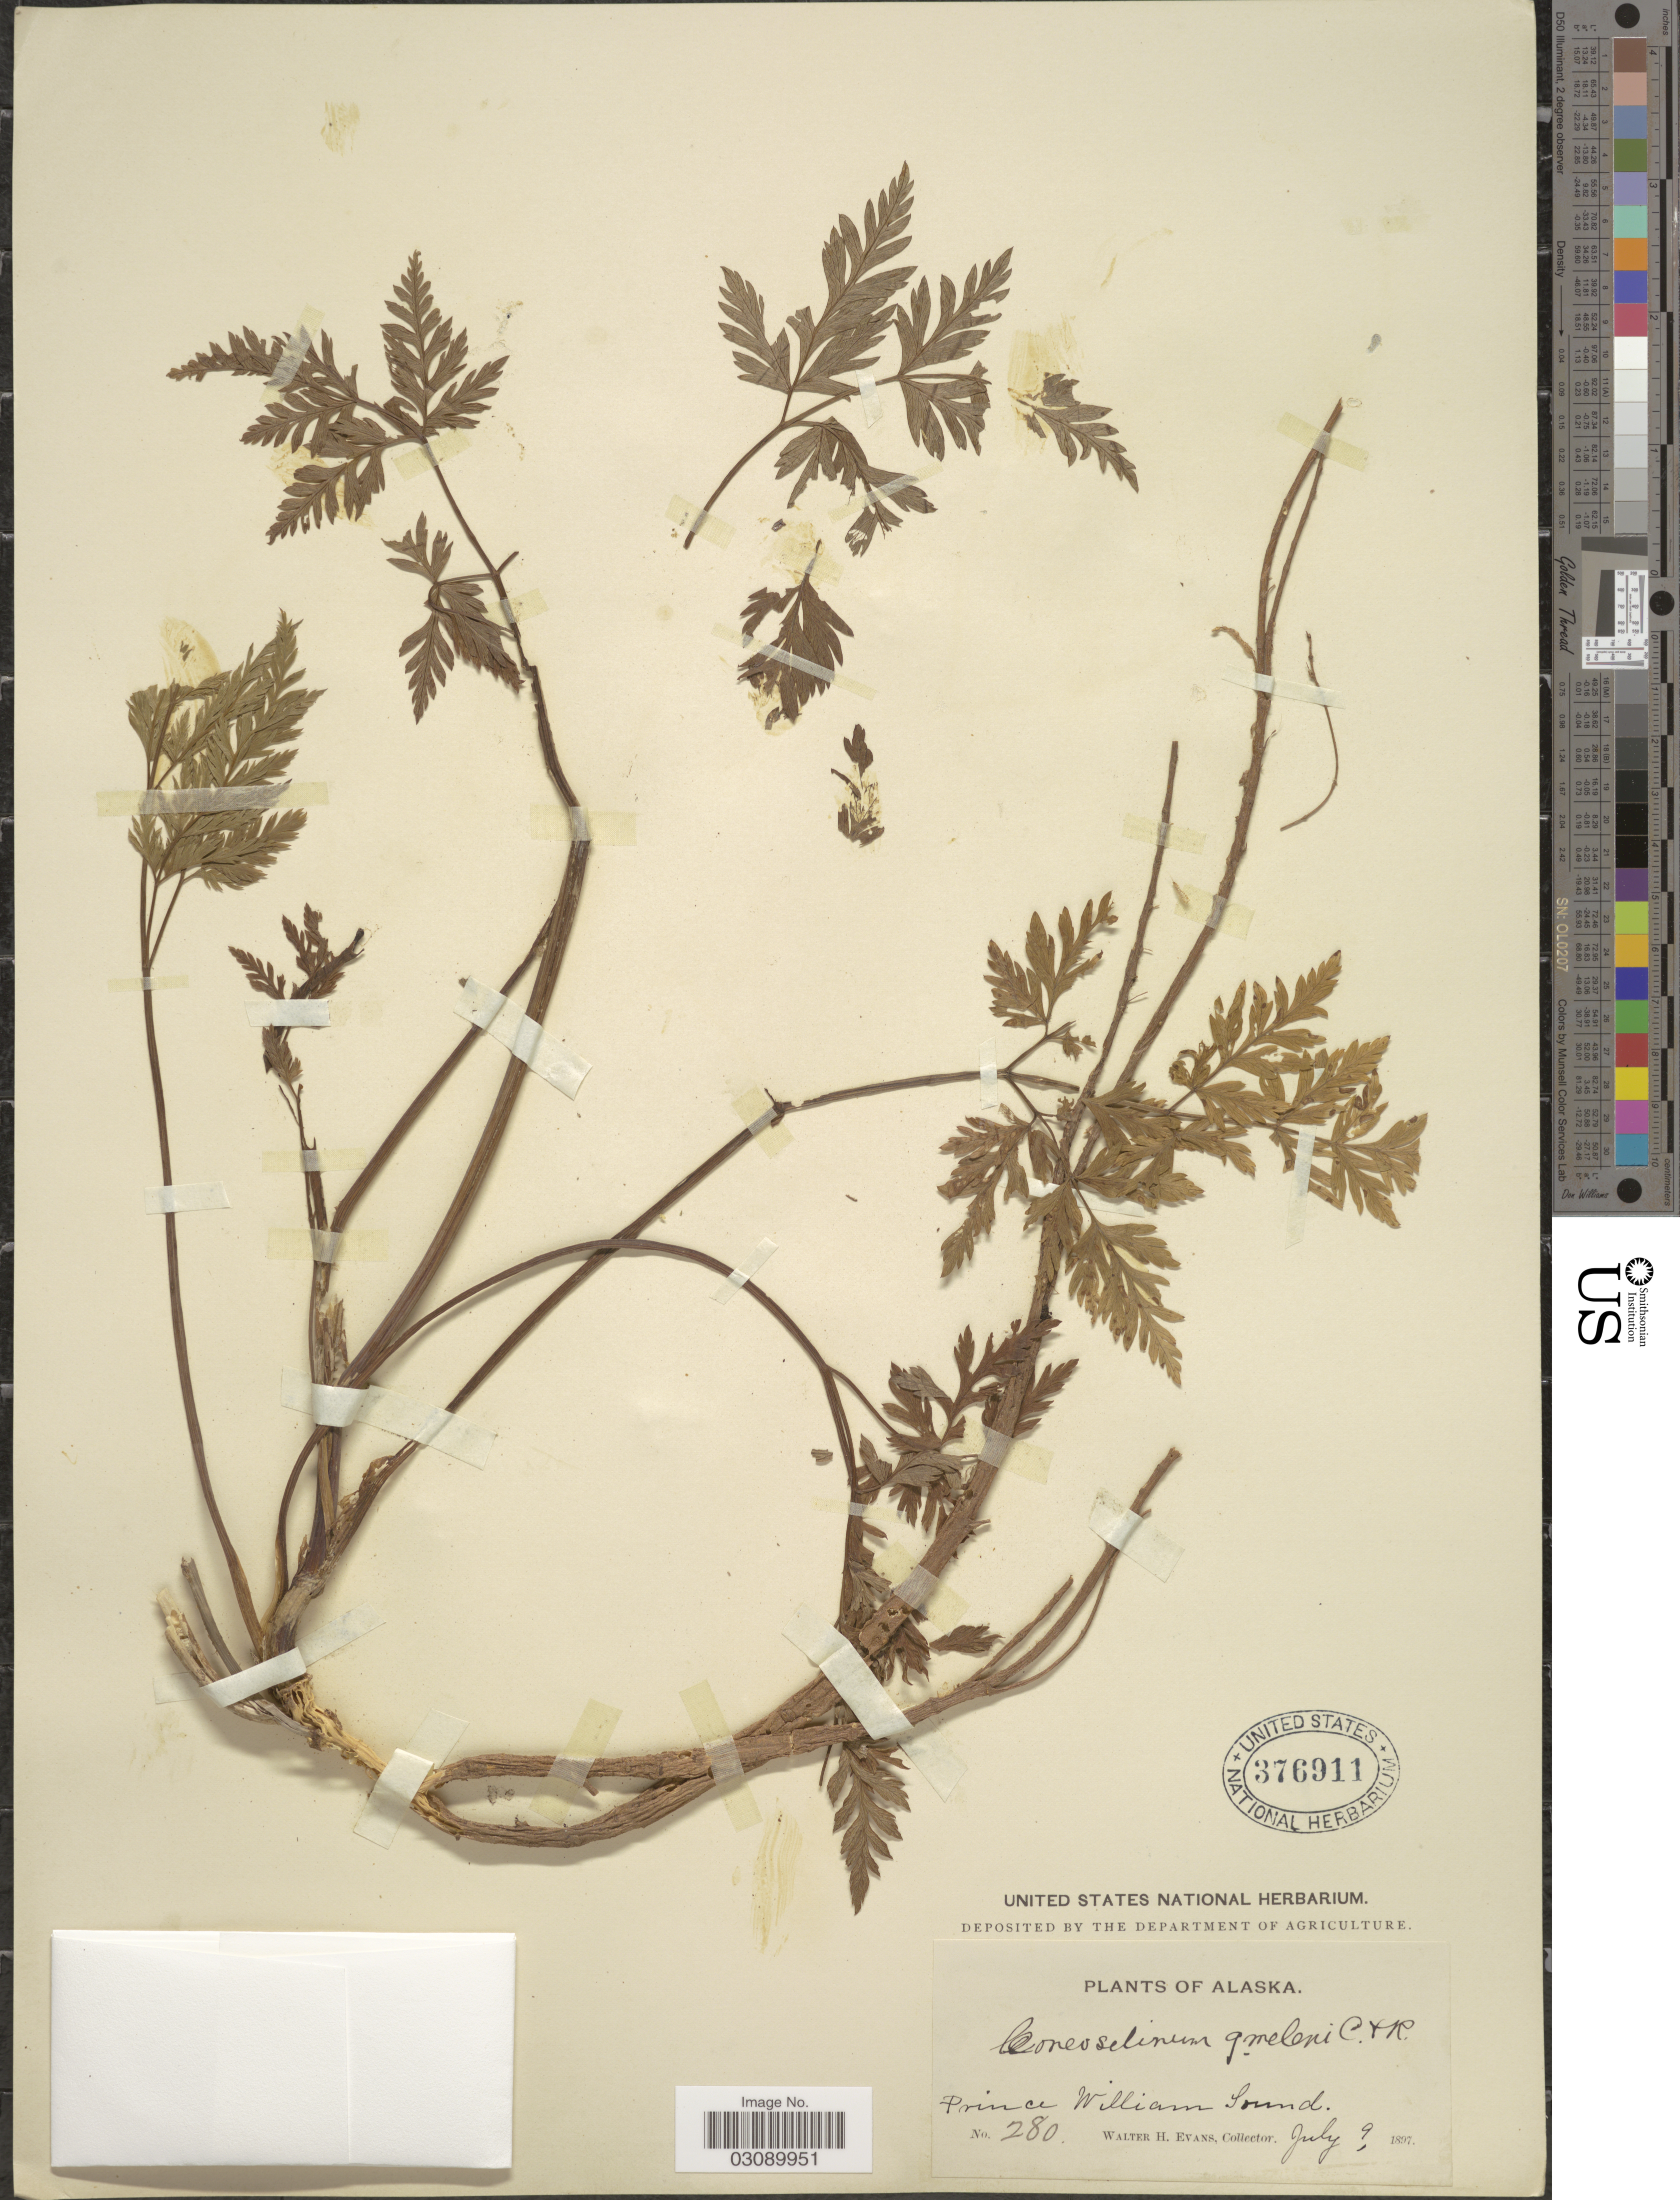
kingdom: Plantae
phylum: Tracheophyta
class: Magnoliopsida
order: Apiales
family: Apiaceae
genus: Conioselinum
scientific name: Conioselinum sp.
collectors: W. H. Evans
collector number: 280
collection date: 1897-07-09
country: United States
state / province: Alaska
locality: Prince William Sound.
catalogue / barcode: US 376911